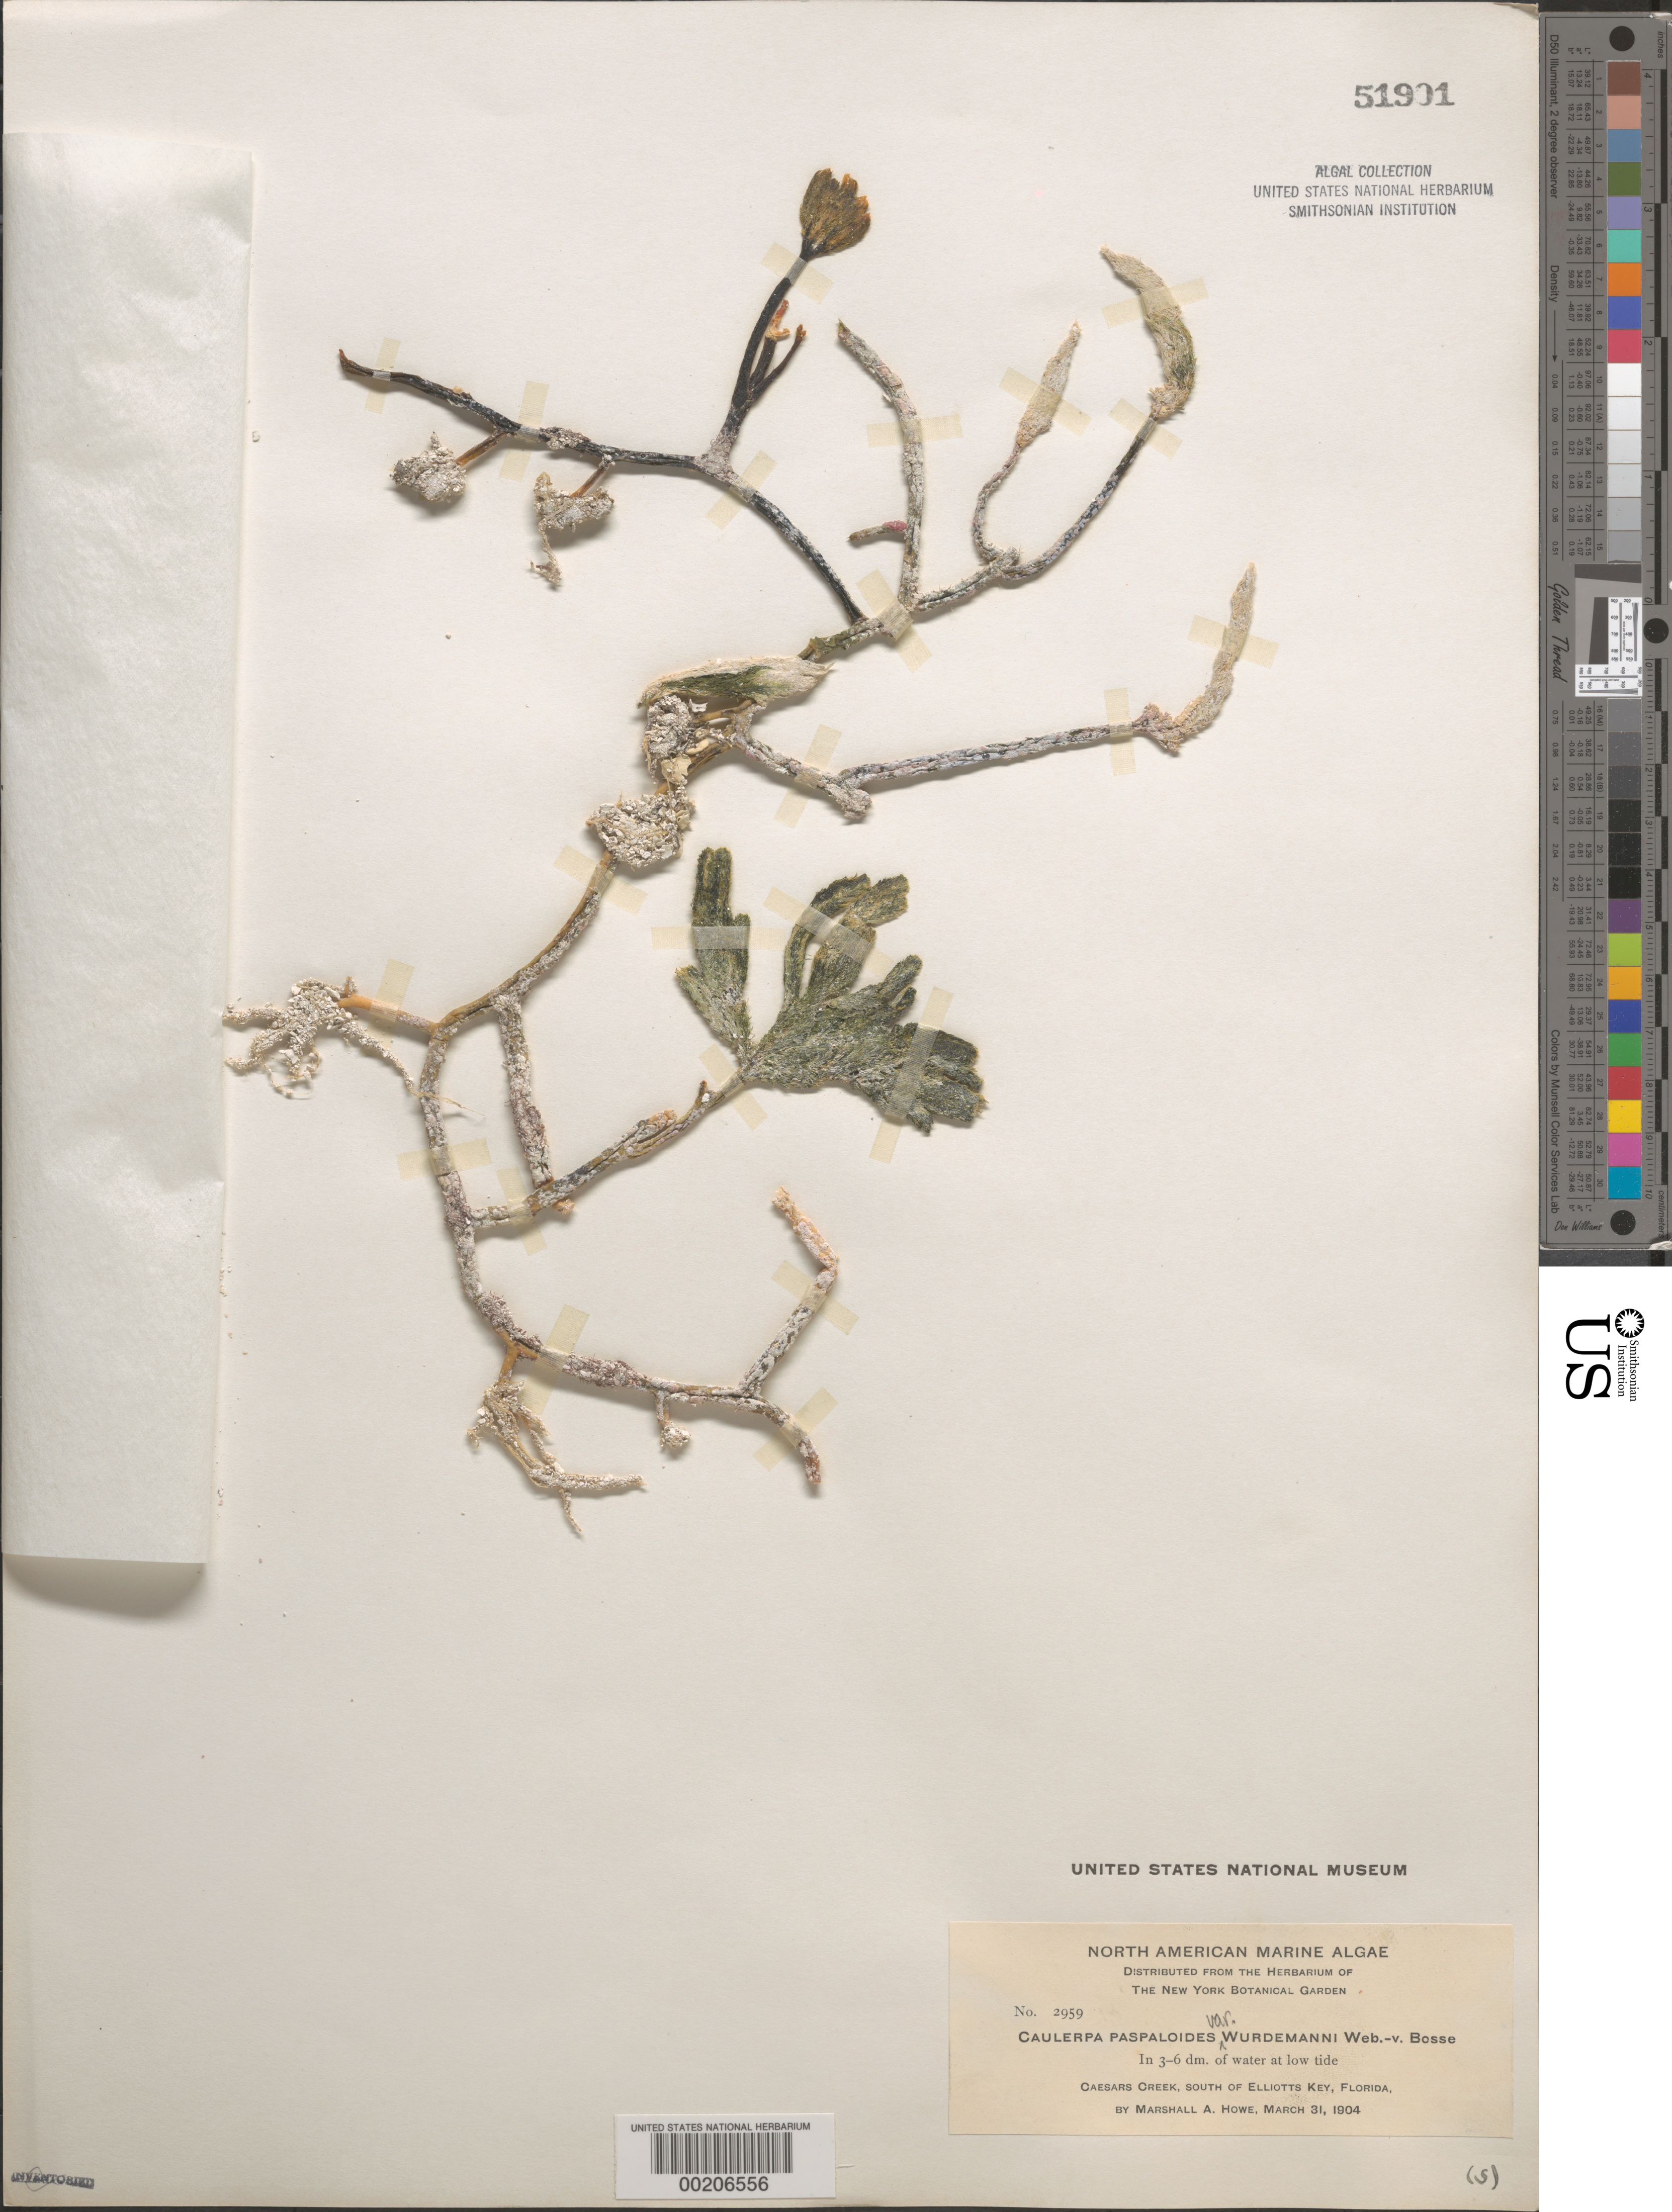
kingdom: Plantae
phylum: Chlorophyta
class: Ulvophyceae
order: Bryopsidales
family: Caulerpaceae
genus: Caulerpa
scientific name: Caulerpa paspaloides var. wurdemannii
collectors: M. A. Howe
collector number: MAH 2959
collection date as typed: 31 Mar 1904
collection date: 1904-03-31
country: United States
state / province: Florida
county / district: Miami-Dade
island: Florida Keys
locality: Caesars Creek, south of Elliotts Key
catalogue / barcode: US 51901